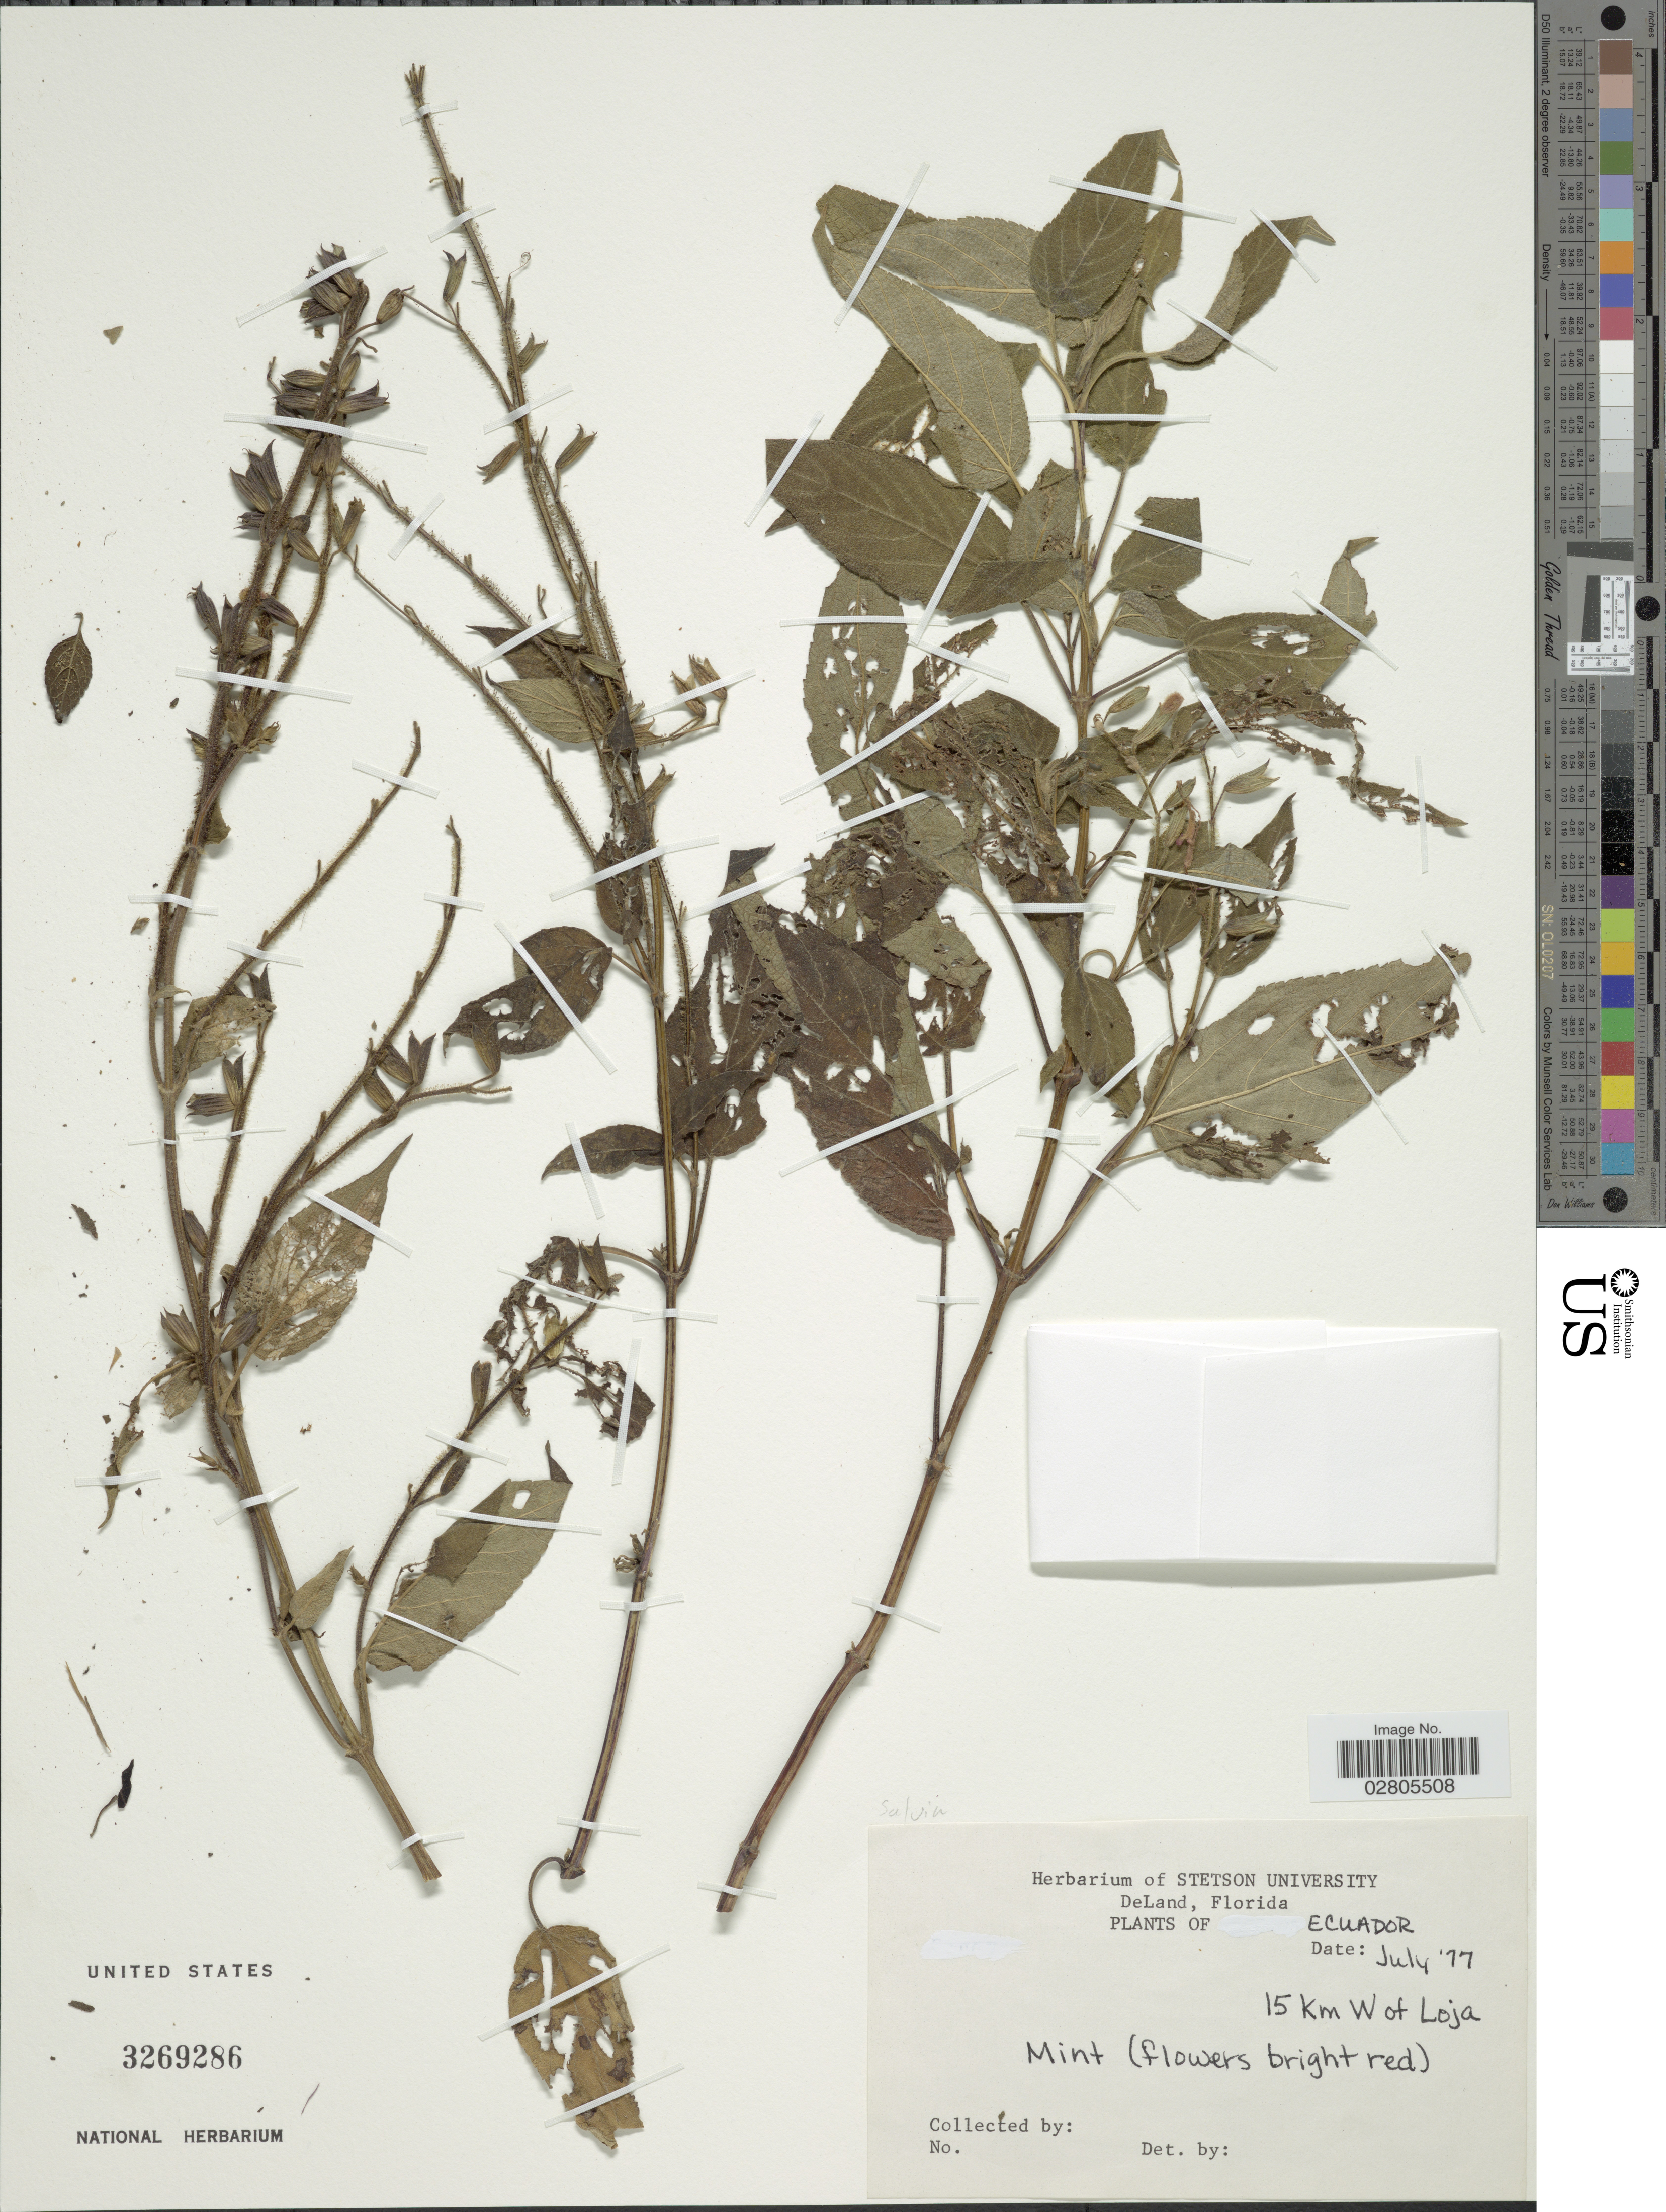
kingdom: Plantae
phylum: Tracheophyta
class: Magnoliopsida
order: Lamiales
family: Lamiaceae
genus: Salvia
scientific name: Salvia sp.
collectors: ex herb. Stetson University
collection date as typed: Transcribed d/m/y: /7/77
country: Ecuador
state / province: Loja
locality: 15 km W of Loja.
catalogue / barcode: US 3269286